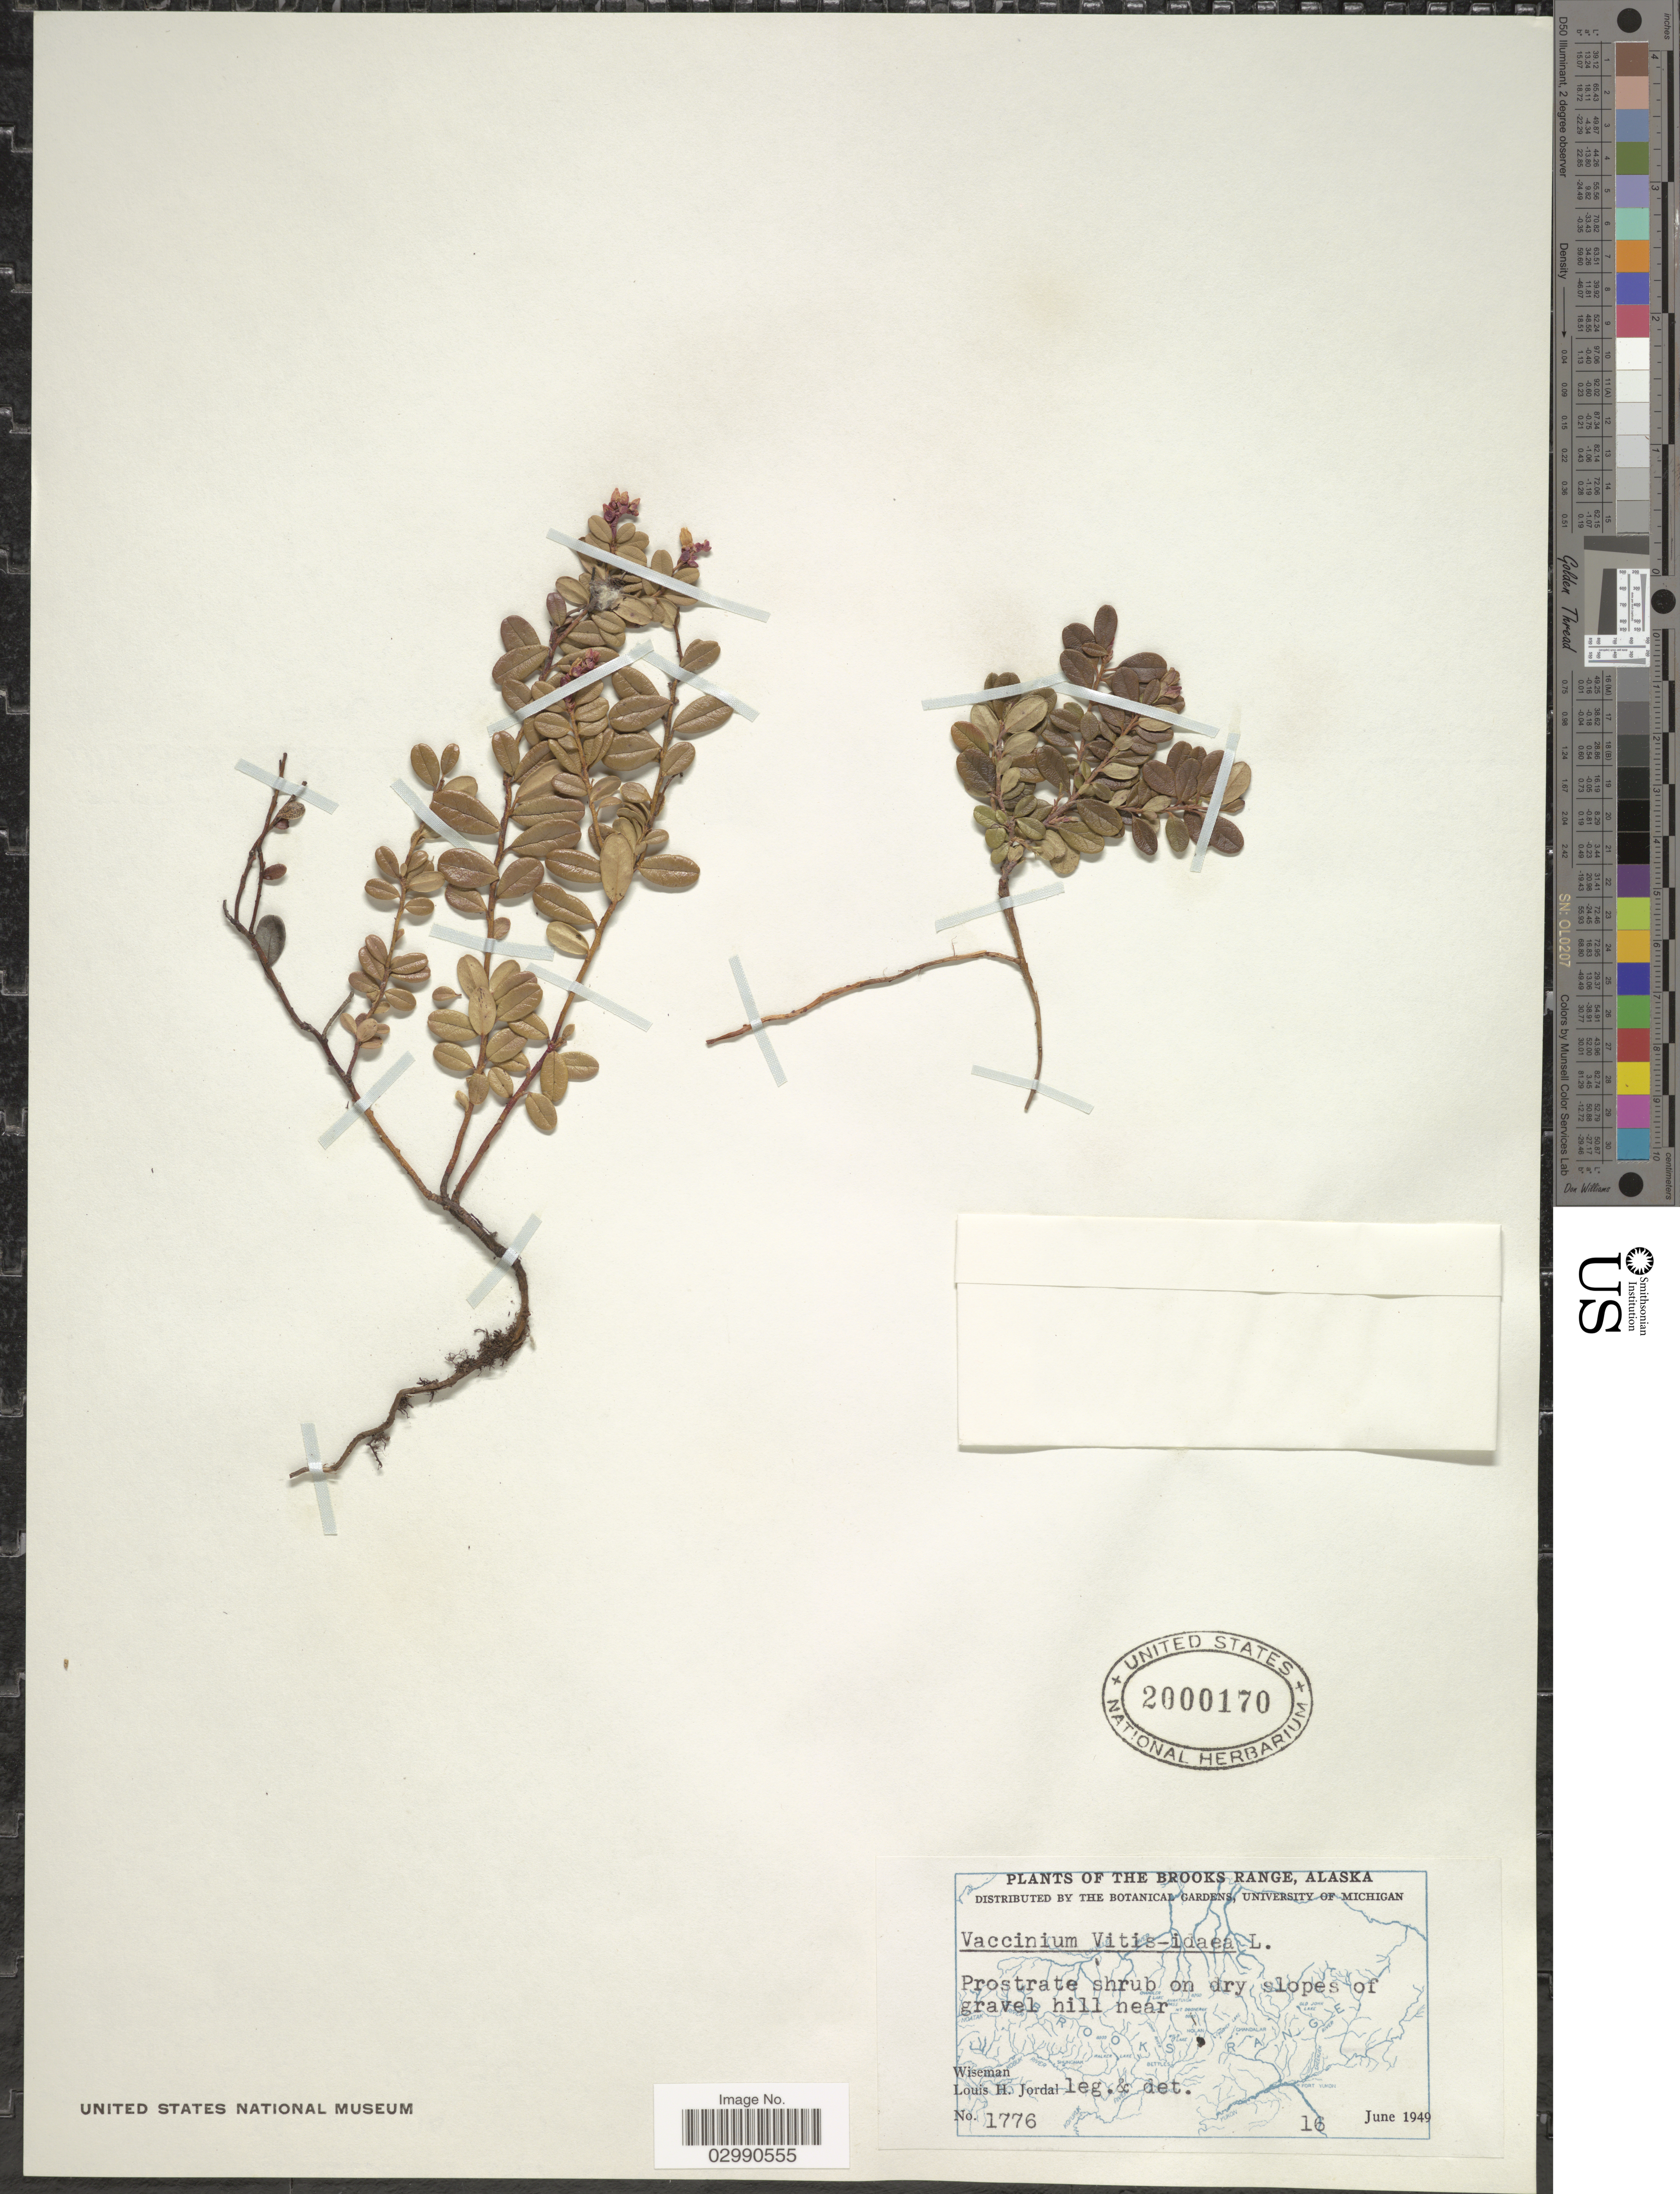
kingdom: Plantae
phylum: Tracheophyta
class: Magnoliopsida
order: Ericales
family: Ericaceae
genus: Vaccinium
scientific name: Vaccinium vitis-idaea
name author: L.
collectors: L. Jordal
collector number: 1776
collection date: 1949-06-16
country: United States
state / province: Alaska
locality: Brooks Range. On dry slopes of gravel hill near Wiseman [unsure placement]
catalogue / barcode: US 2000170